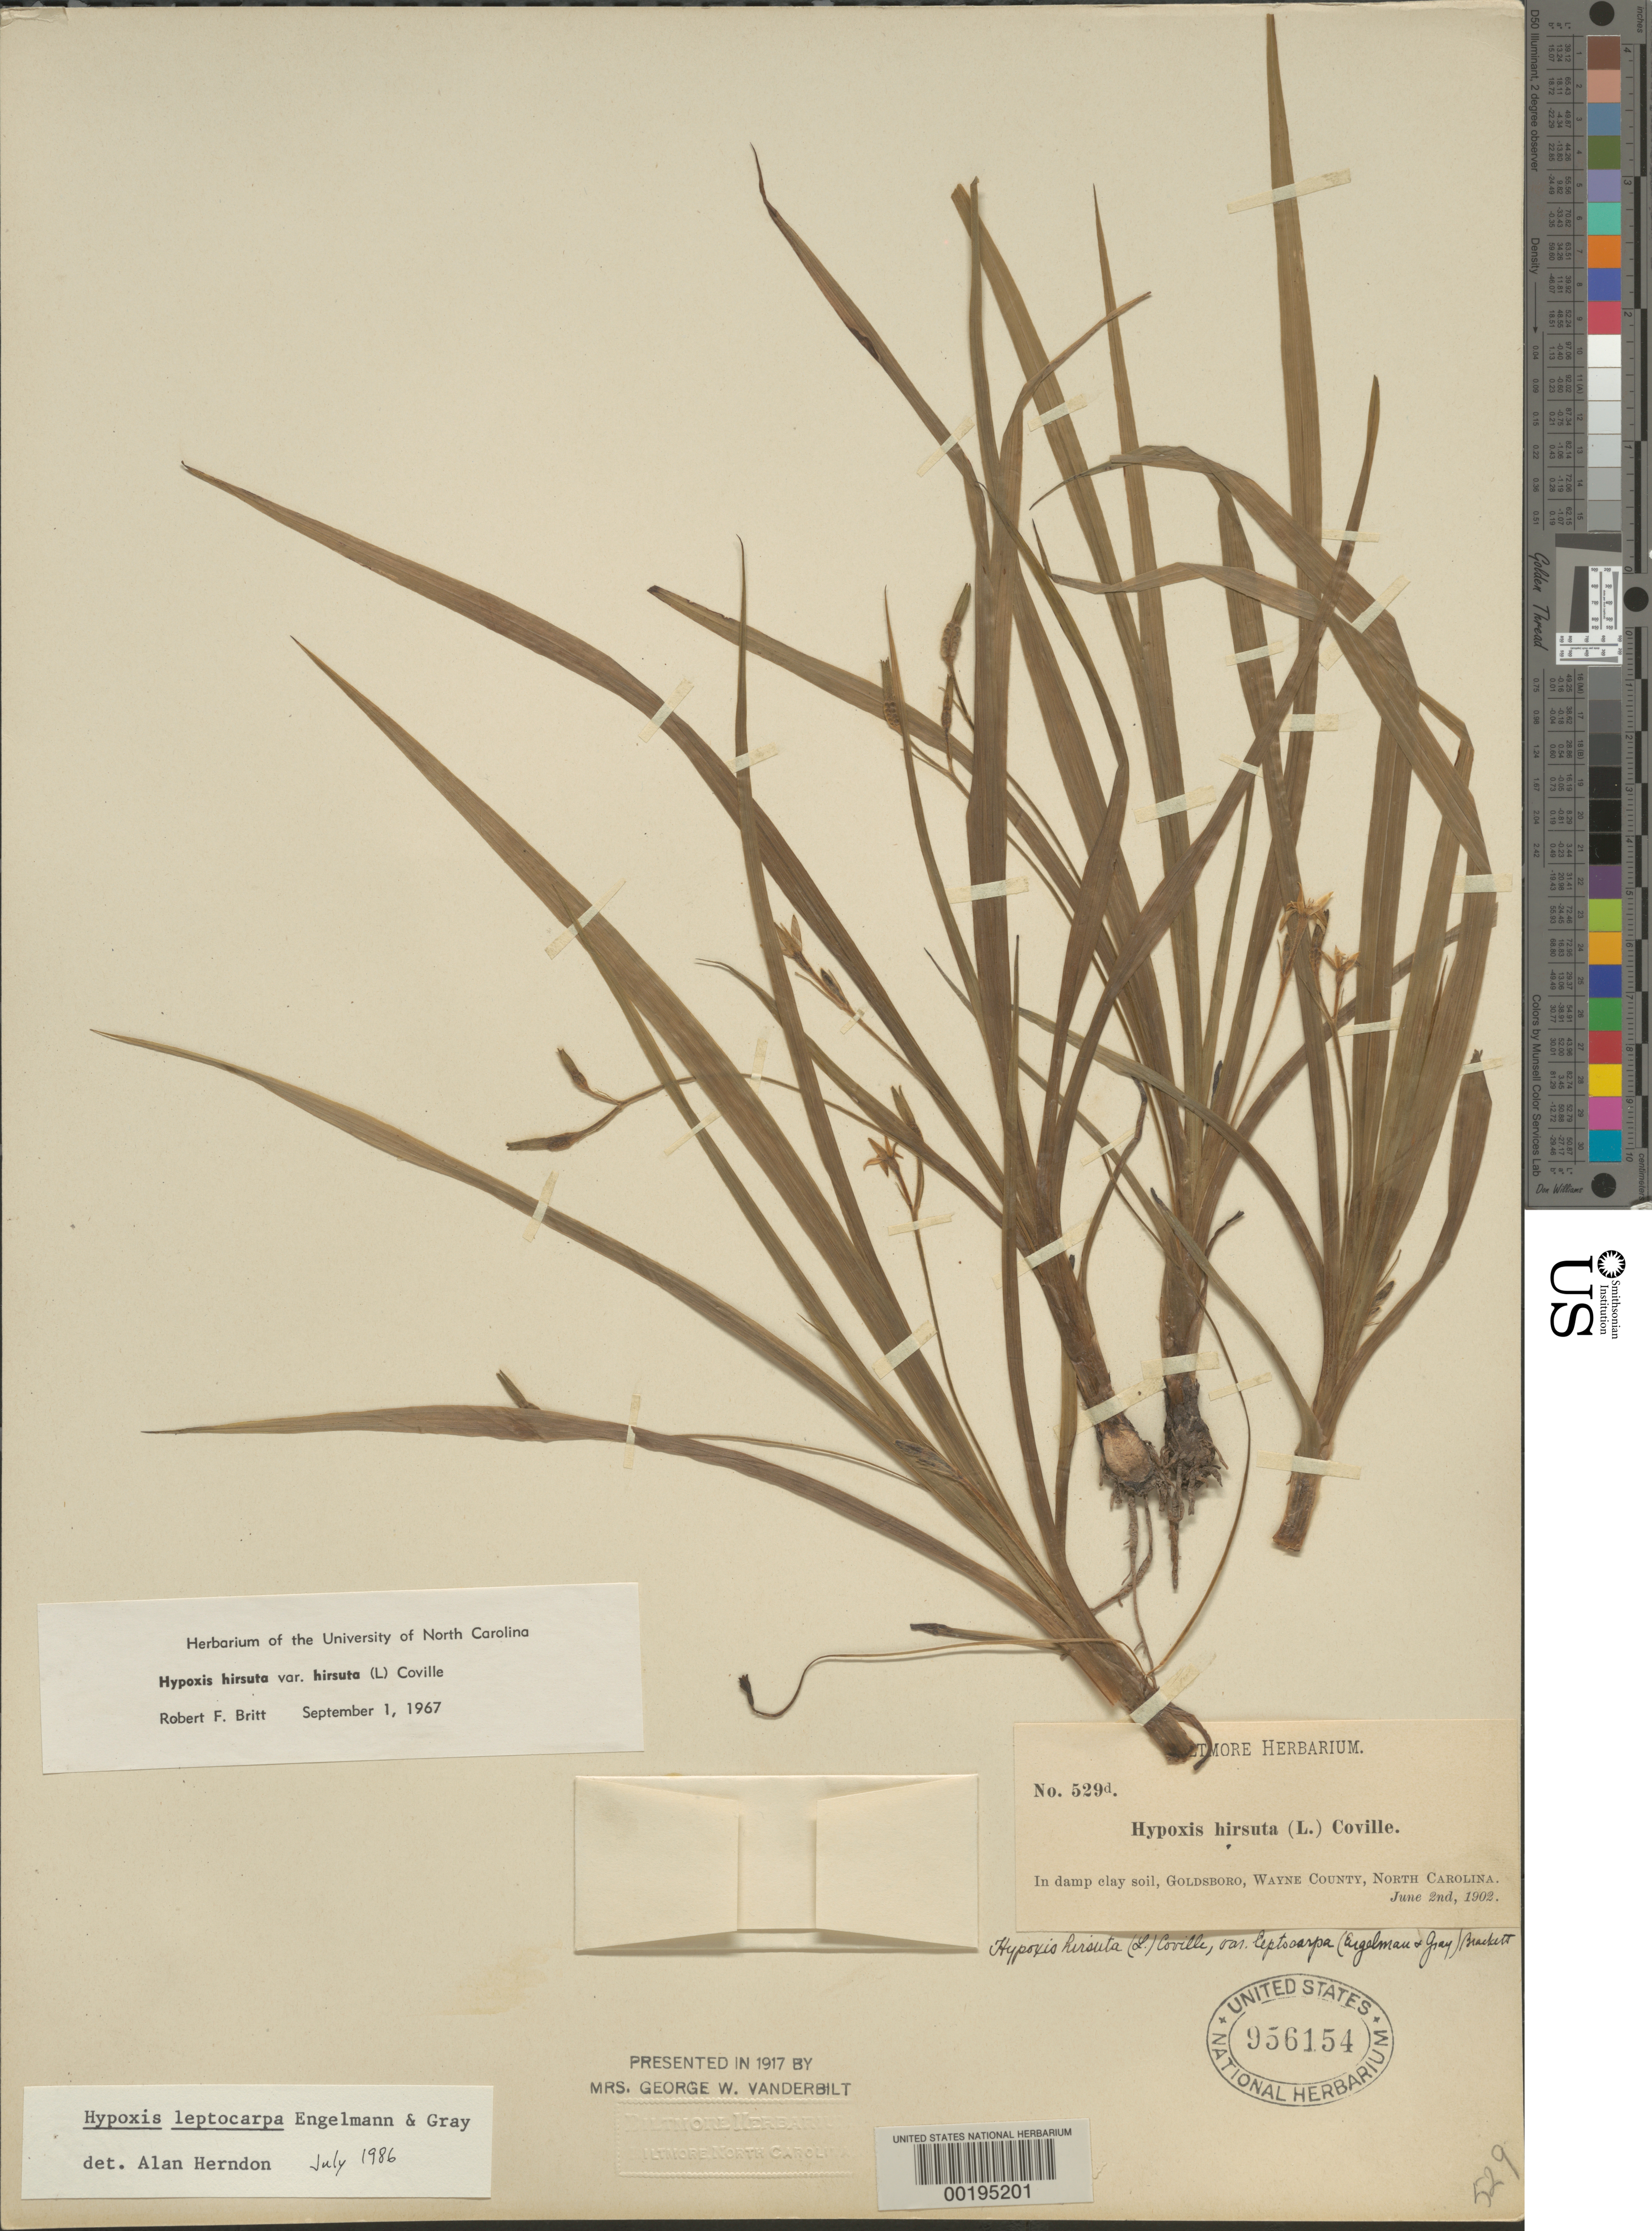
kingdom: Plantae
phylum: Tracheophyta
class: Liliopsida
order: Asparagales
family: Hypoxidaceae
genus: Hypoxis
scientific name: Hypoxis leptocarpa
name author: (Engelm. & A. Gray) Small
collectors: ex herb. Biltmore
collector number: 529d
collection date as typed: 02 Jun 1902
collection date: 1902-06-02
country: United States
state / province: North Carolina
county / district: Wayne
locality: Goldsboro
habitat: In damp clay soil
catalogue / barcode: US 956154